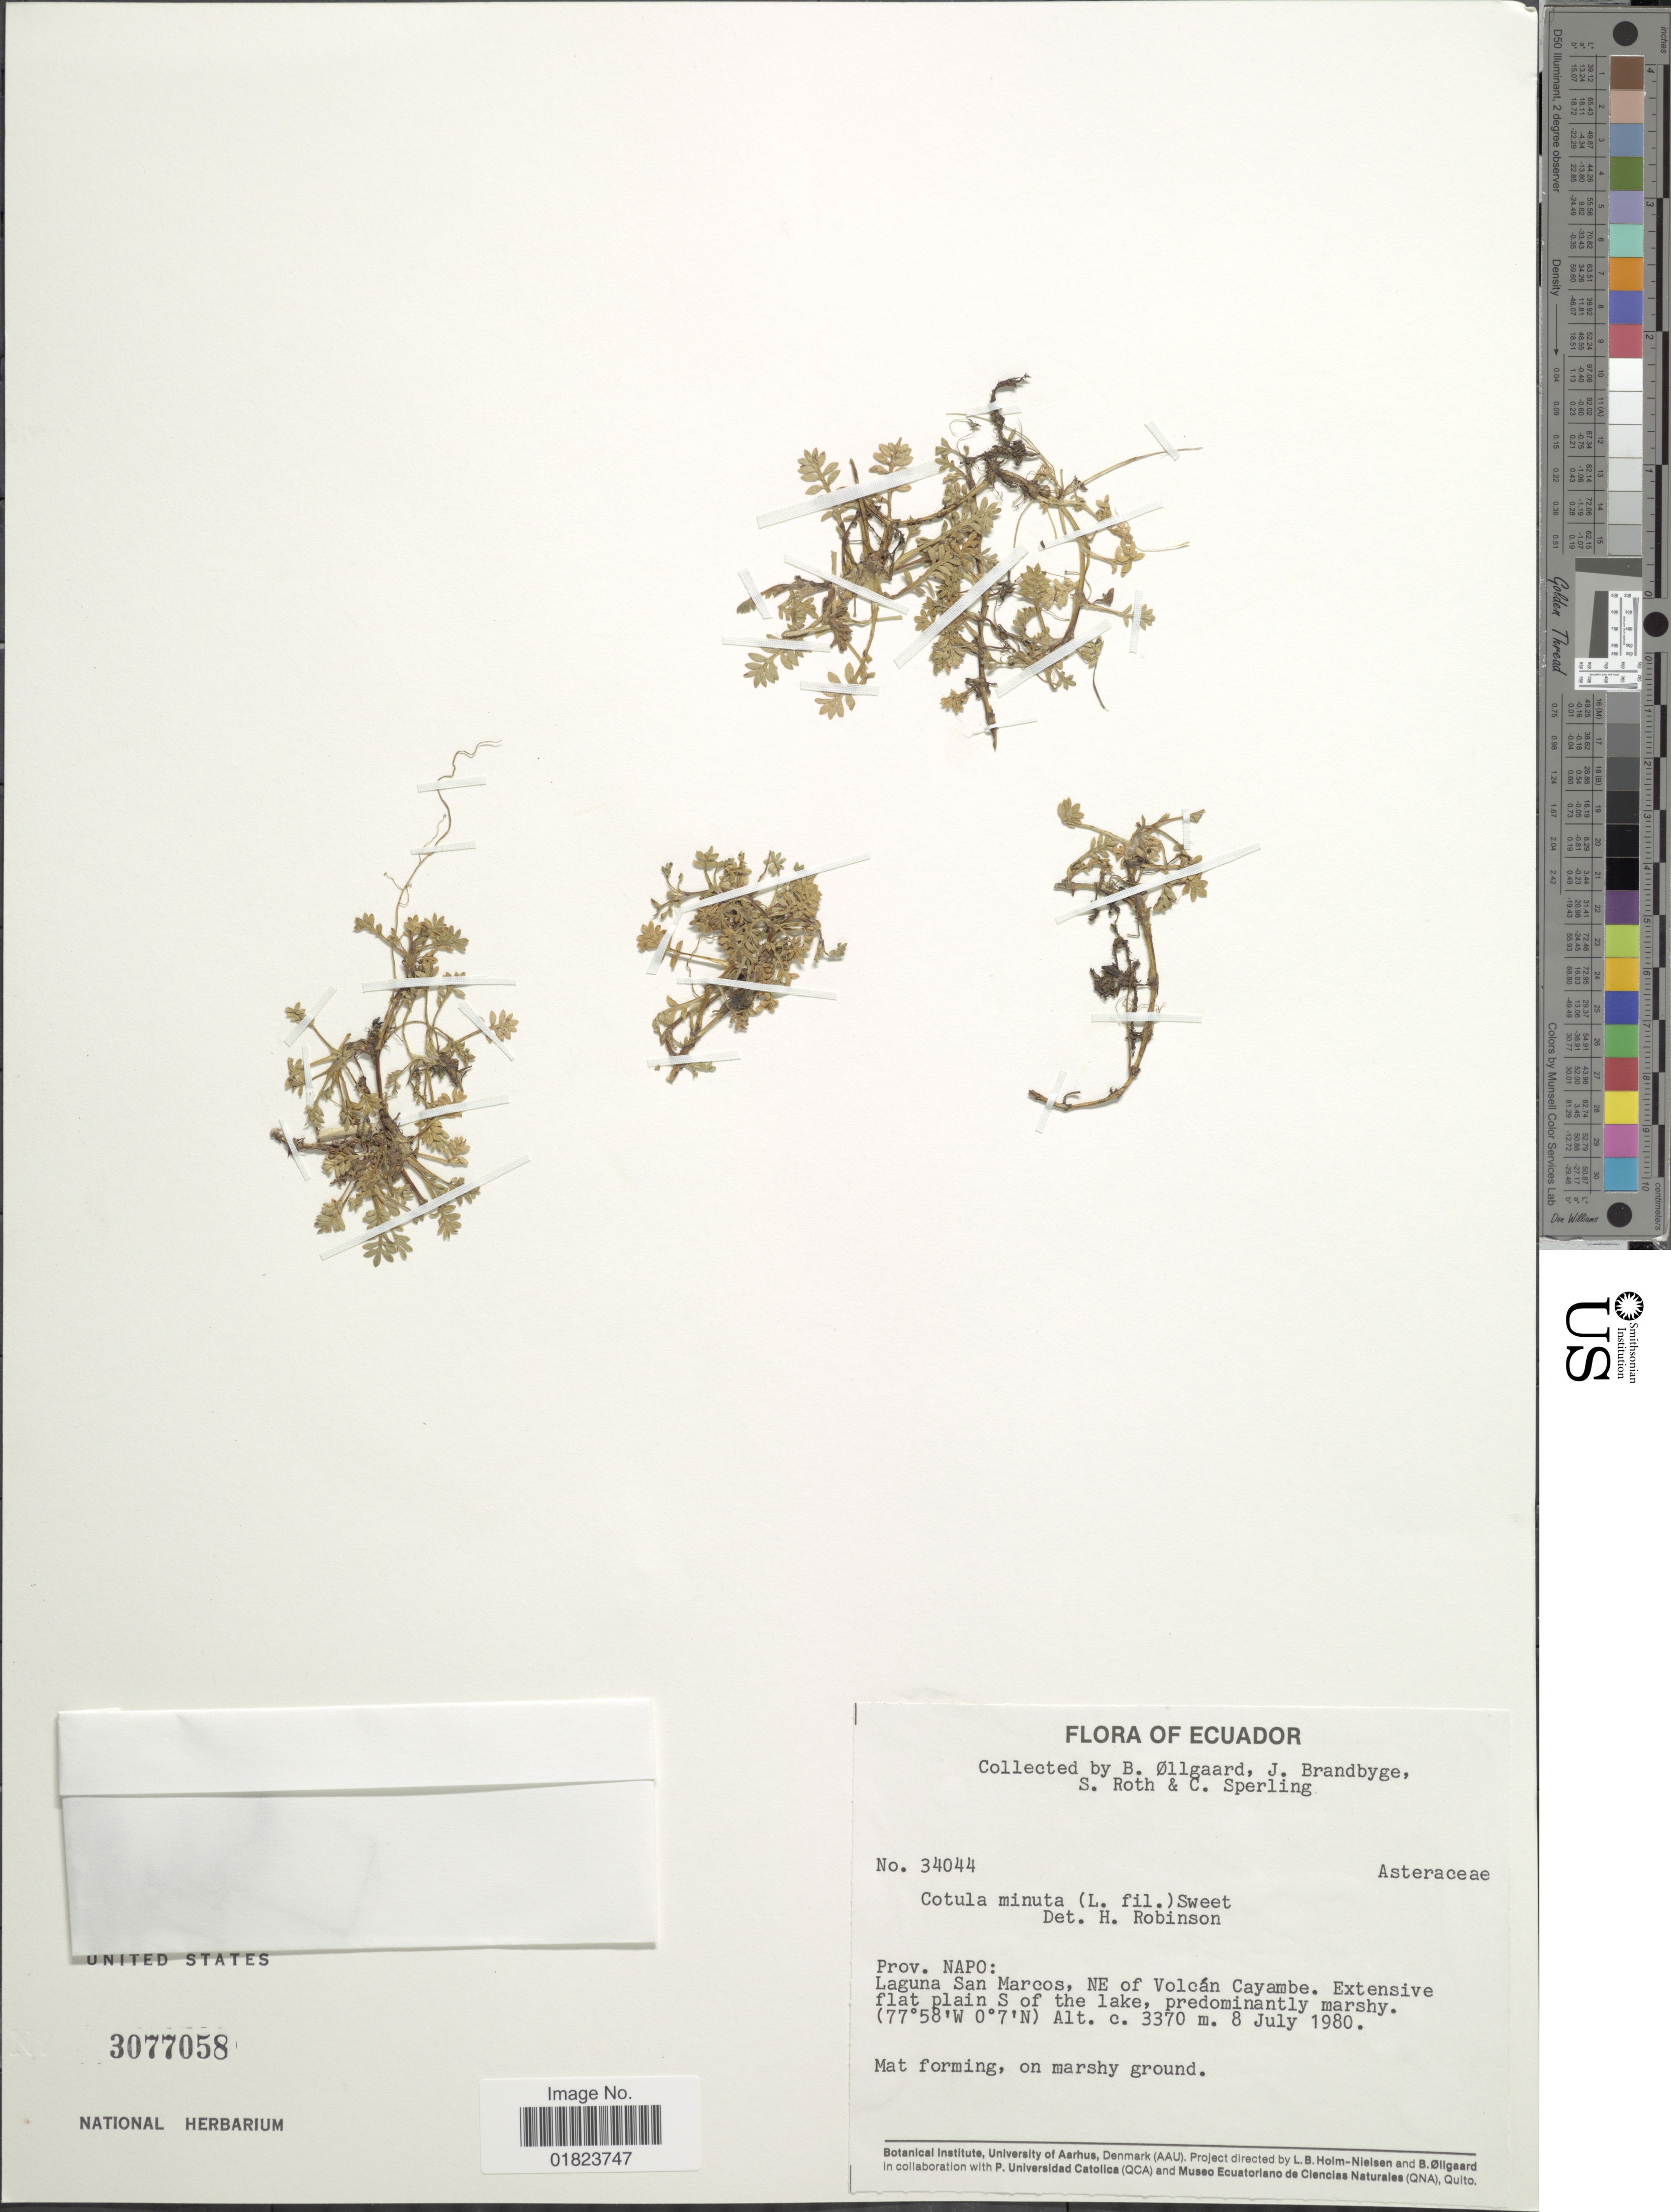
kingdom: Plantae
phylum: Tracheophyta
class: Magnoliopsida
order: Asterales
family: Asteraceae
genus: Cotula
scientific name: Cotula minuta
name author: G. Forst.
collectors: B. Øllgaard, J. Brandbyge, S. Roth & C. Sperling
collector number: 34044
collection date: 1980-07-08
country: Ecuador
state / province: Napo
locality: Prov. Napo: Laguna San Marcos, NE of Volcan Cayambe. Extensive flat plain S of the lake, predominantly marshy.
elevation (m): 3370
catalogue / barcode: US 3077058